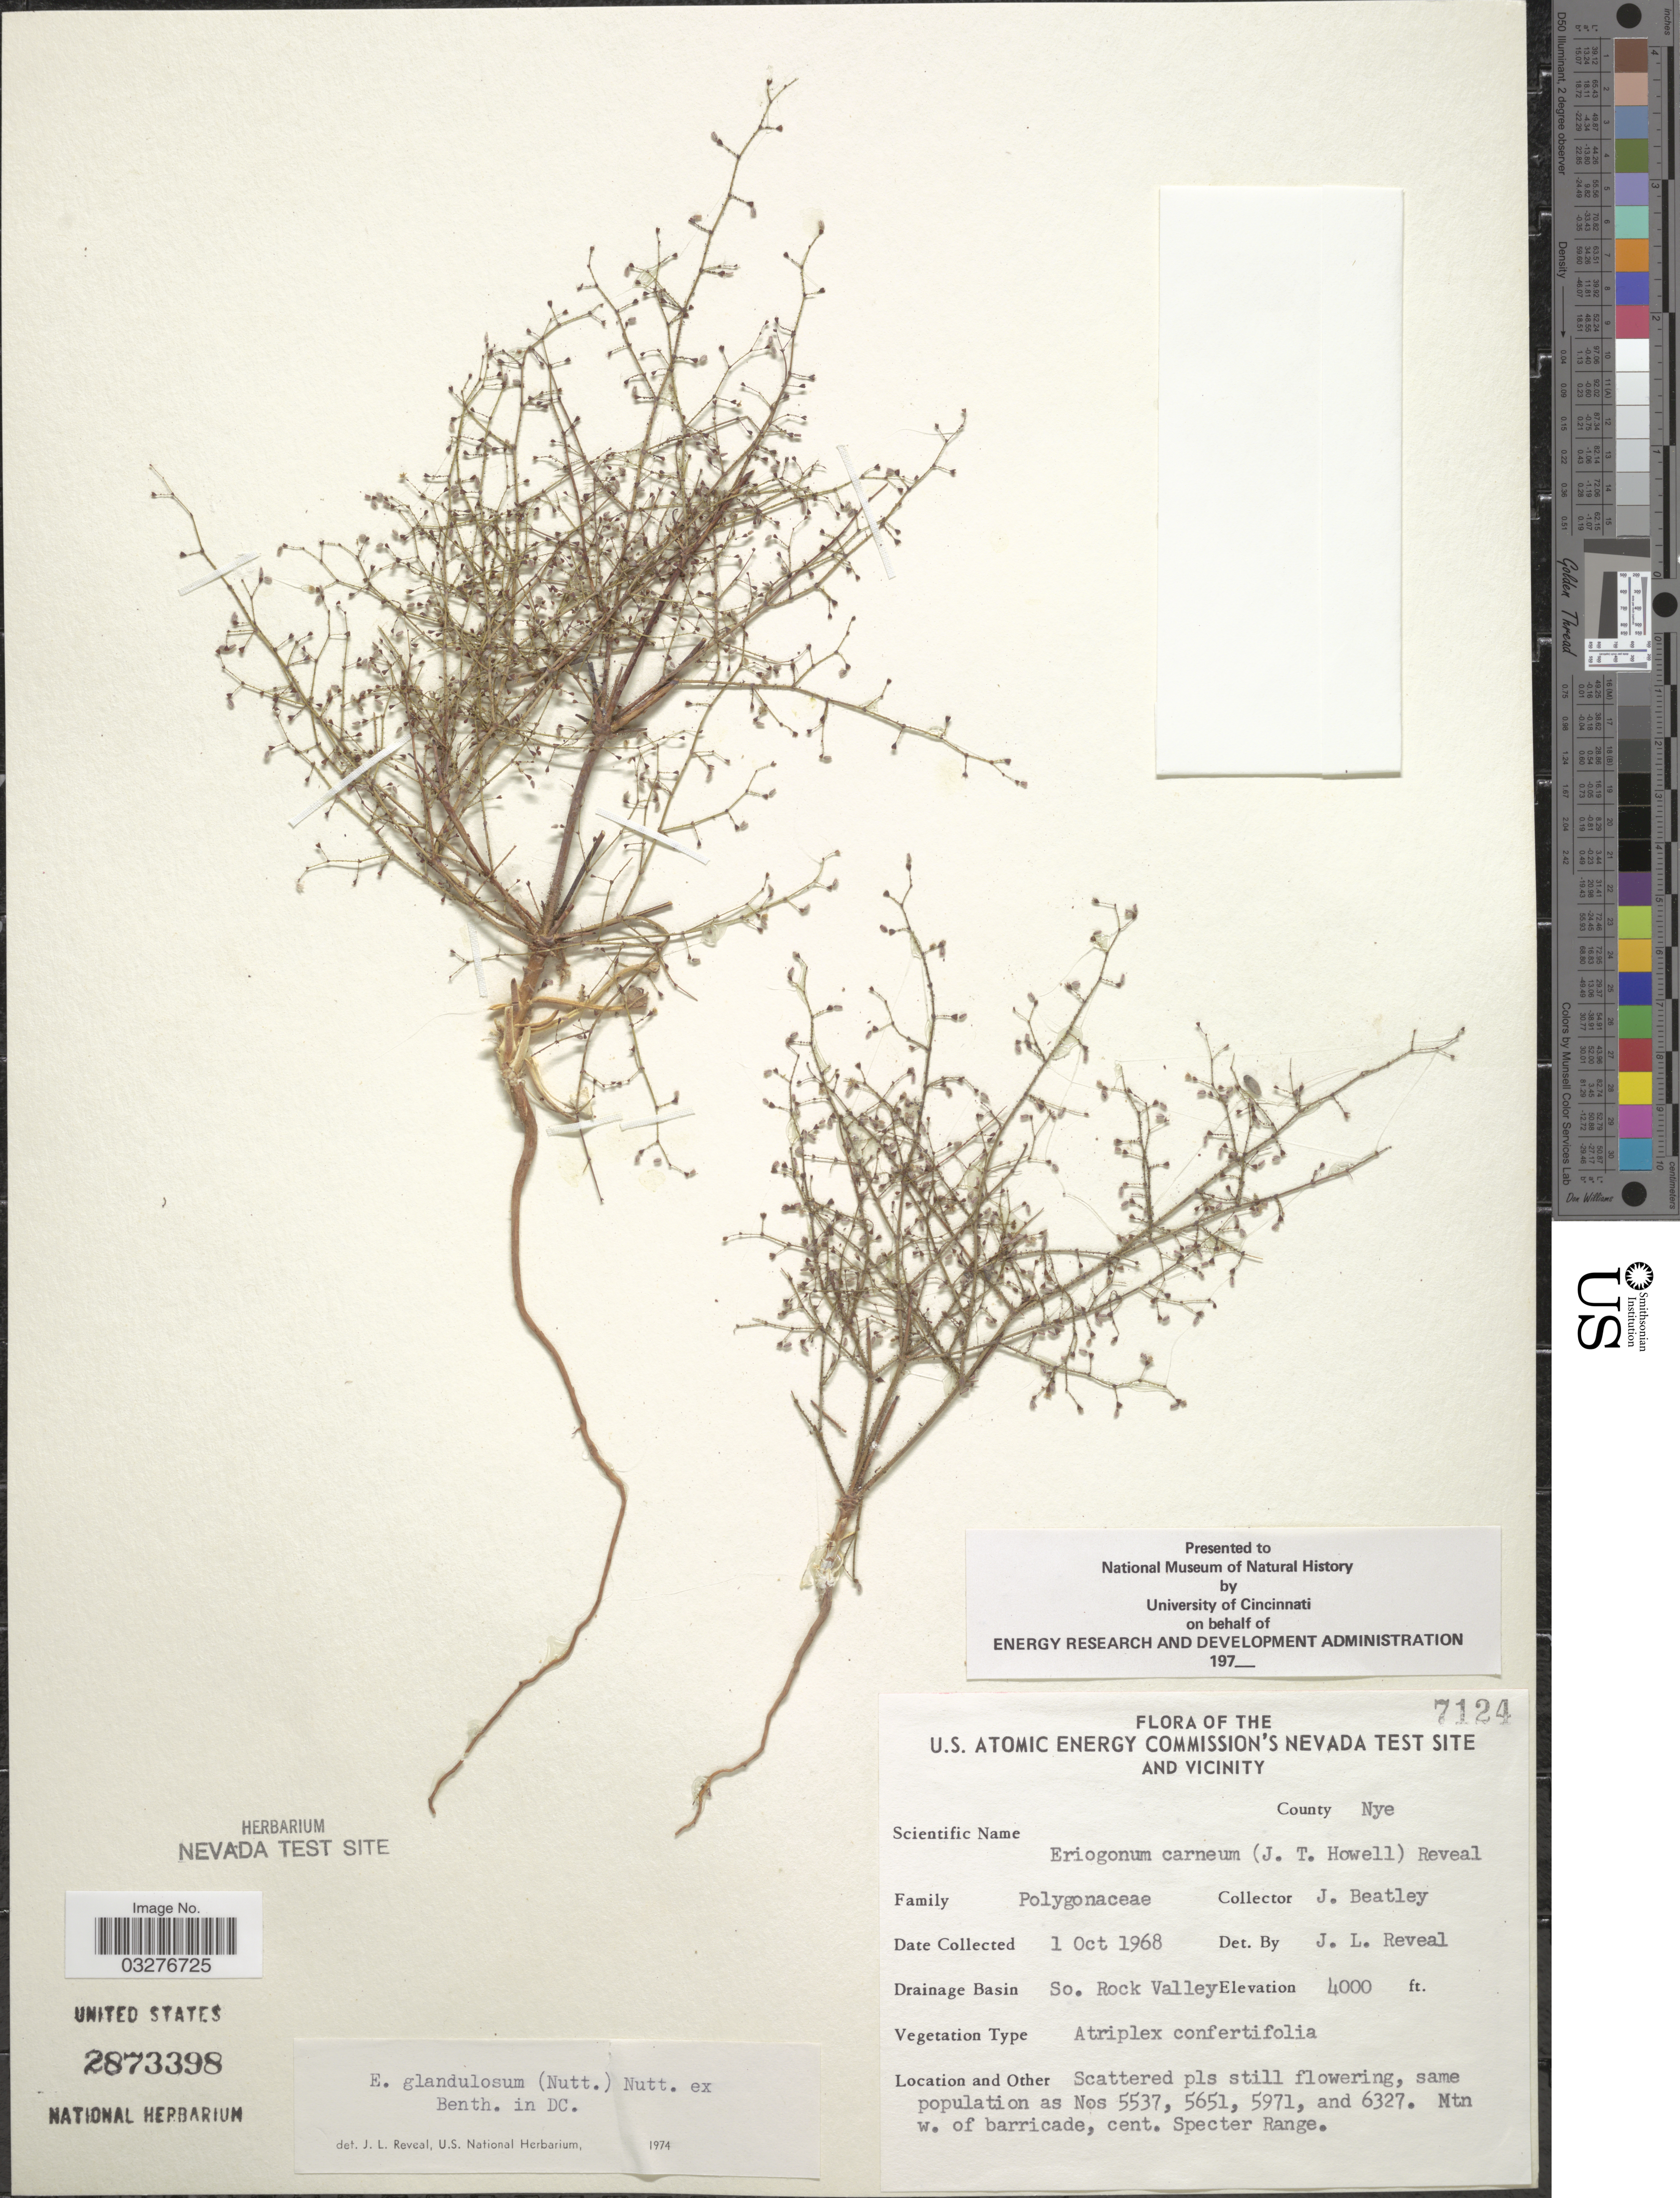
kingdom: Plantae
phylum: Tracheophyta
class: Magnoliopsida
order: Caryophyllales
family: Polygonaceae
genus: Eriogonum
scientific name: Eriogonum glandulosum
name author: (Nutt.) Nutt. ex Benth.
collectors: J. C. Beatley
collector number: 7124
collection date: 1968-10-01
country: United States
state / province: Nevada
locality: U. S. Atomic Energy Commission's Nevada Test Site and Vicinity. County Nye. Drainage Basin So. Rock Valley. Mtn w. of barricade, cent. Specter Range.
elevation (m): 1219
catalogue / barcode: US 2873398